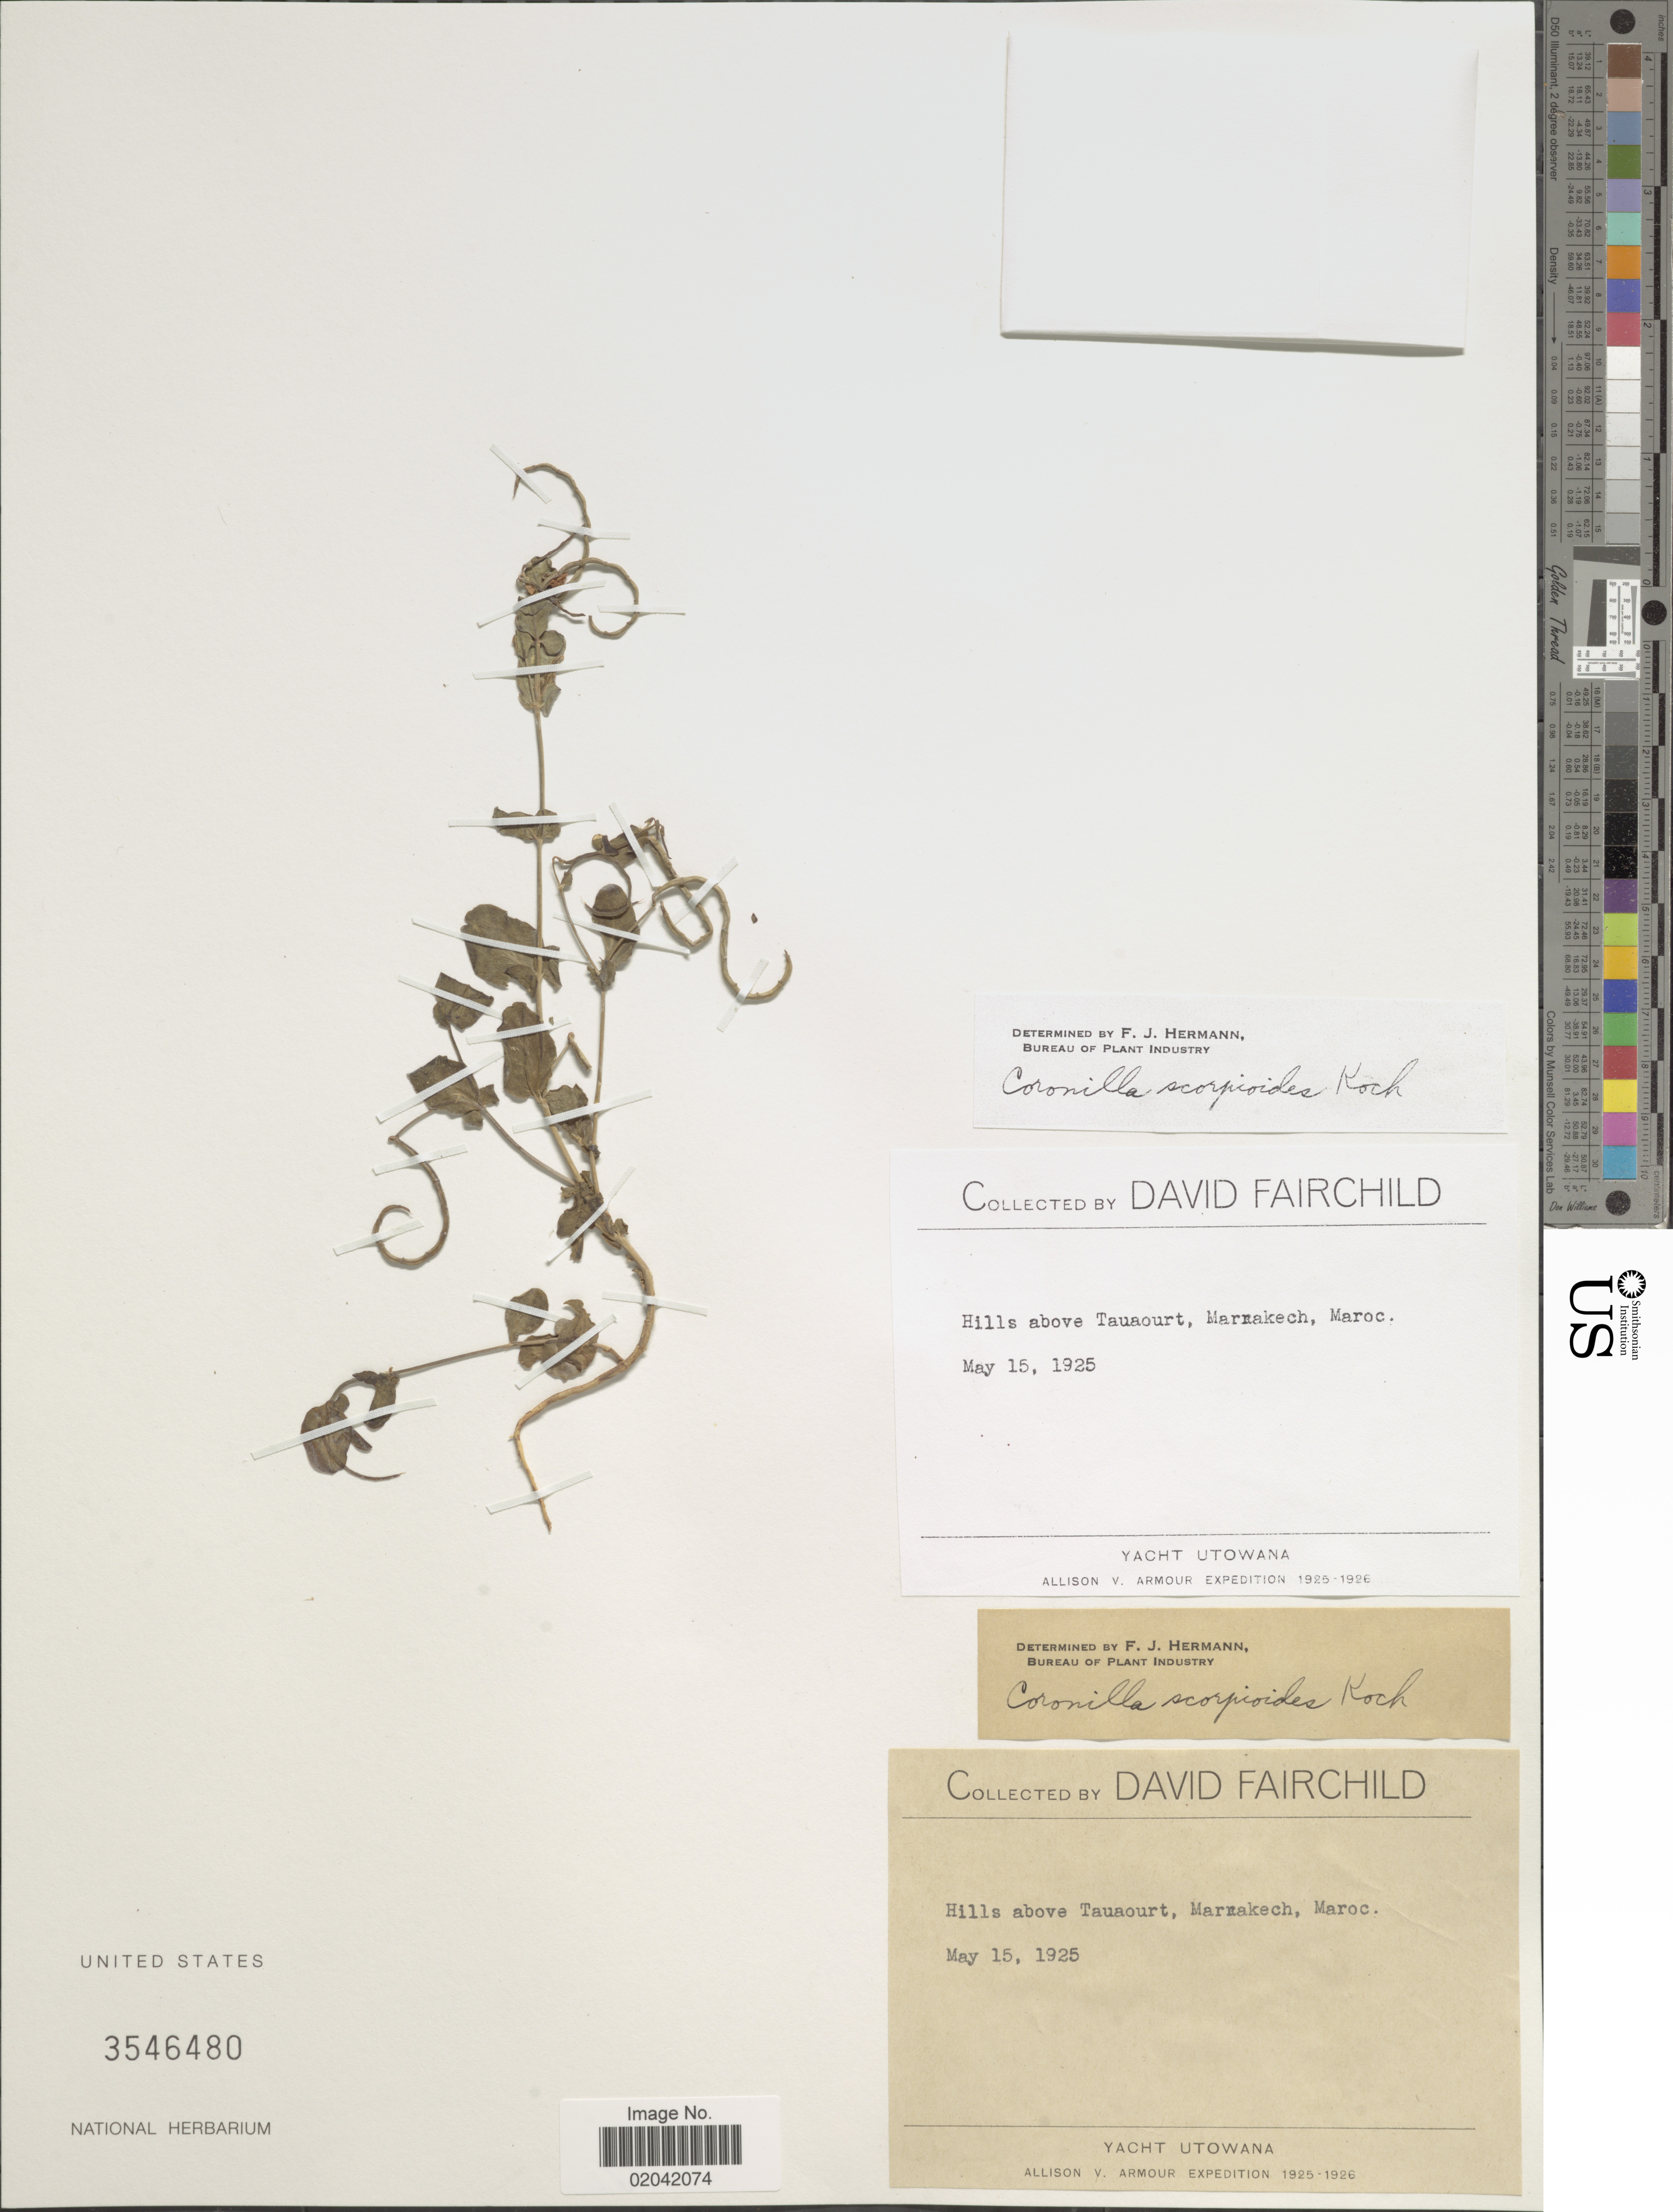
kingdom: Plantae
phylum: Tracheophyta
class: Magnoliopsida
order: Fabales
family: Fabaceae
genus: Coronilla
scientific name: Coronilla scorpioides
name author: K. Koch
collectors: D. Fairchild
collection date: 1925-05-15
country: Morocco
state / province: Marrakech-Tensift-Al Haouz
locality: Hills above Tauaourt, Marrakech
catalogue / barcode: US 3546480